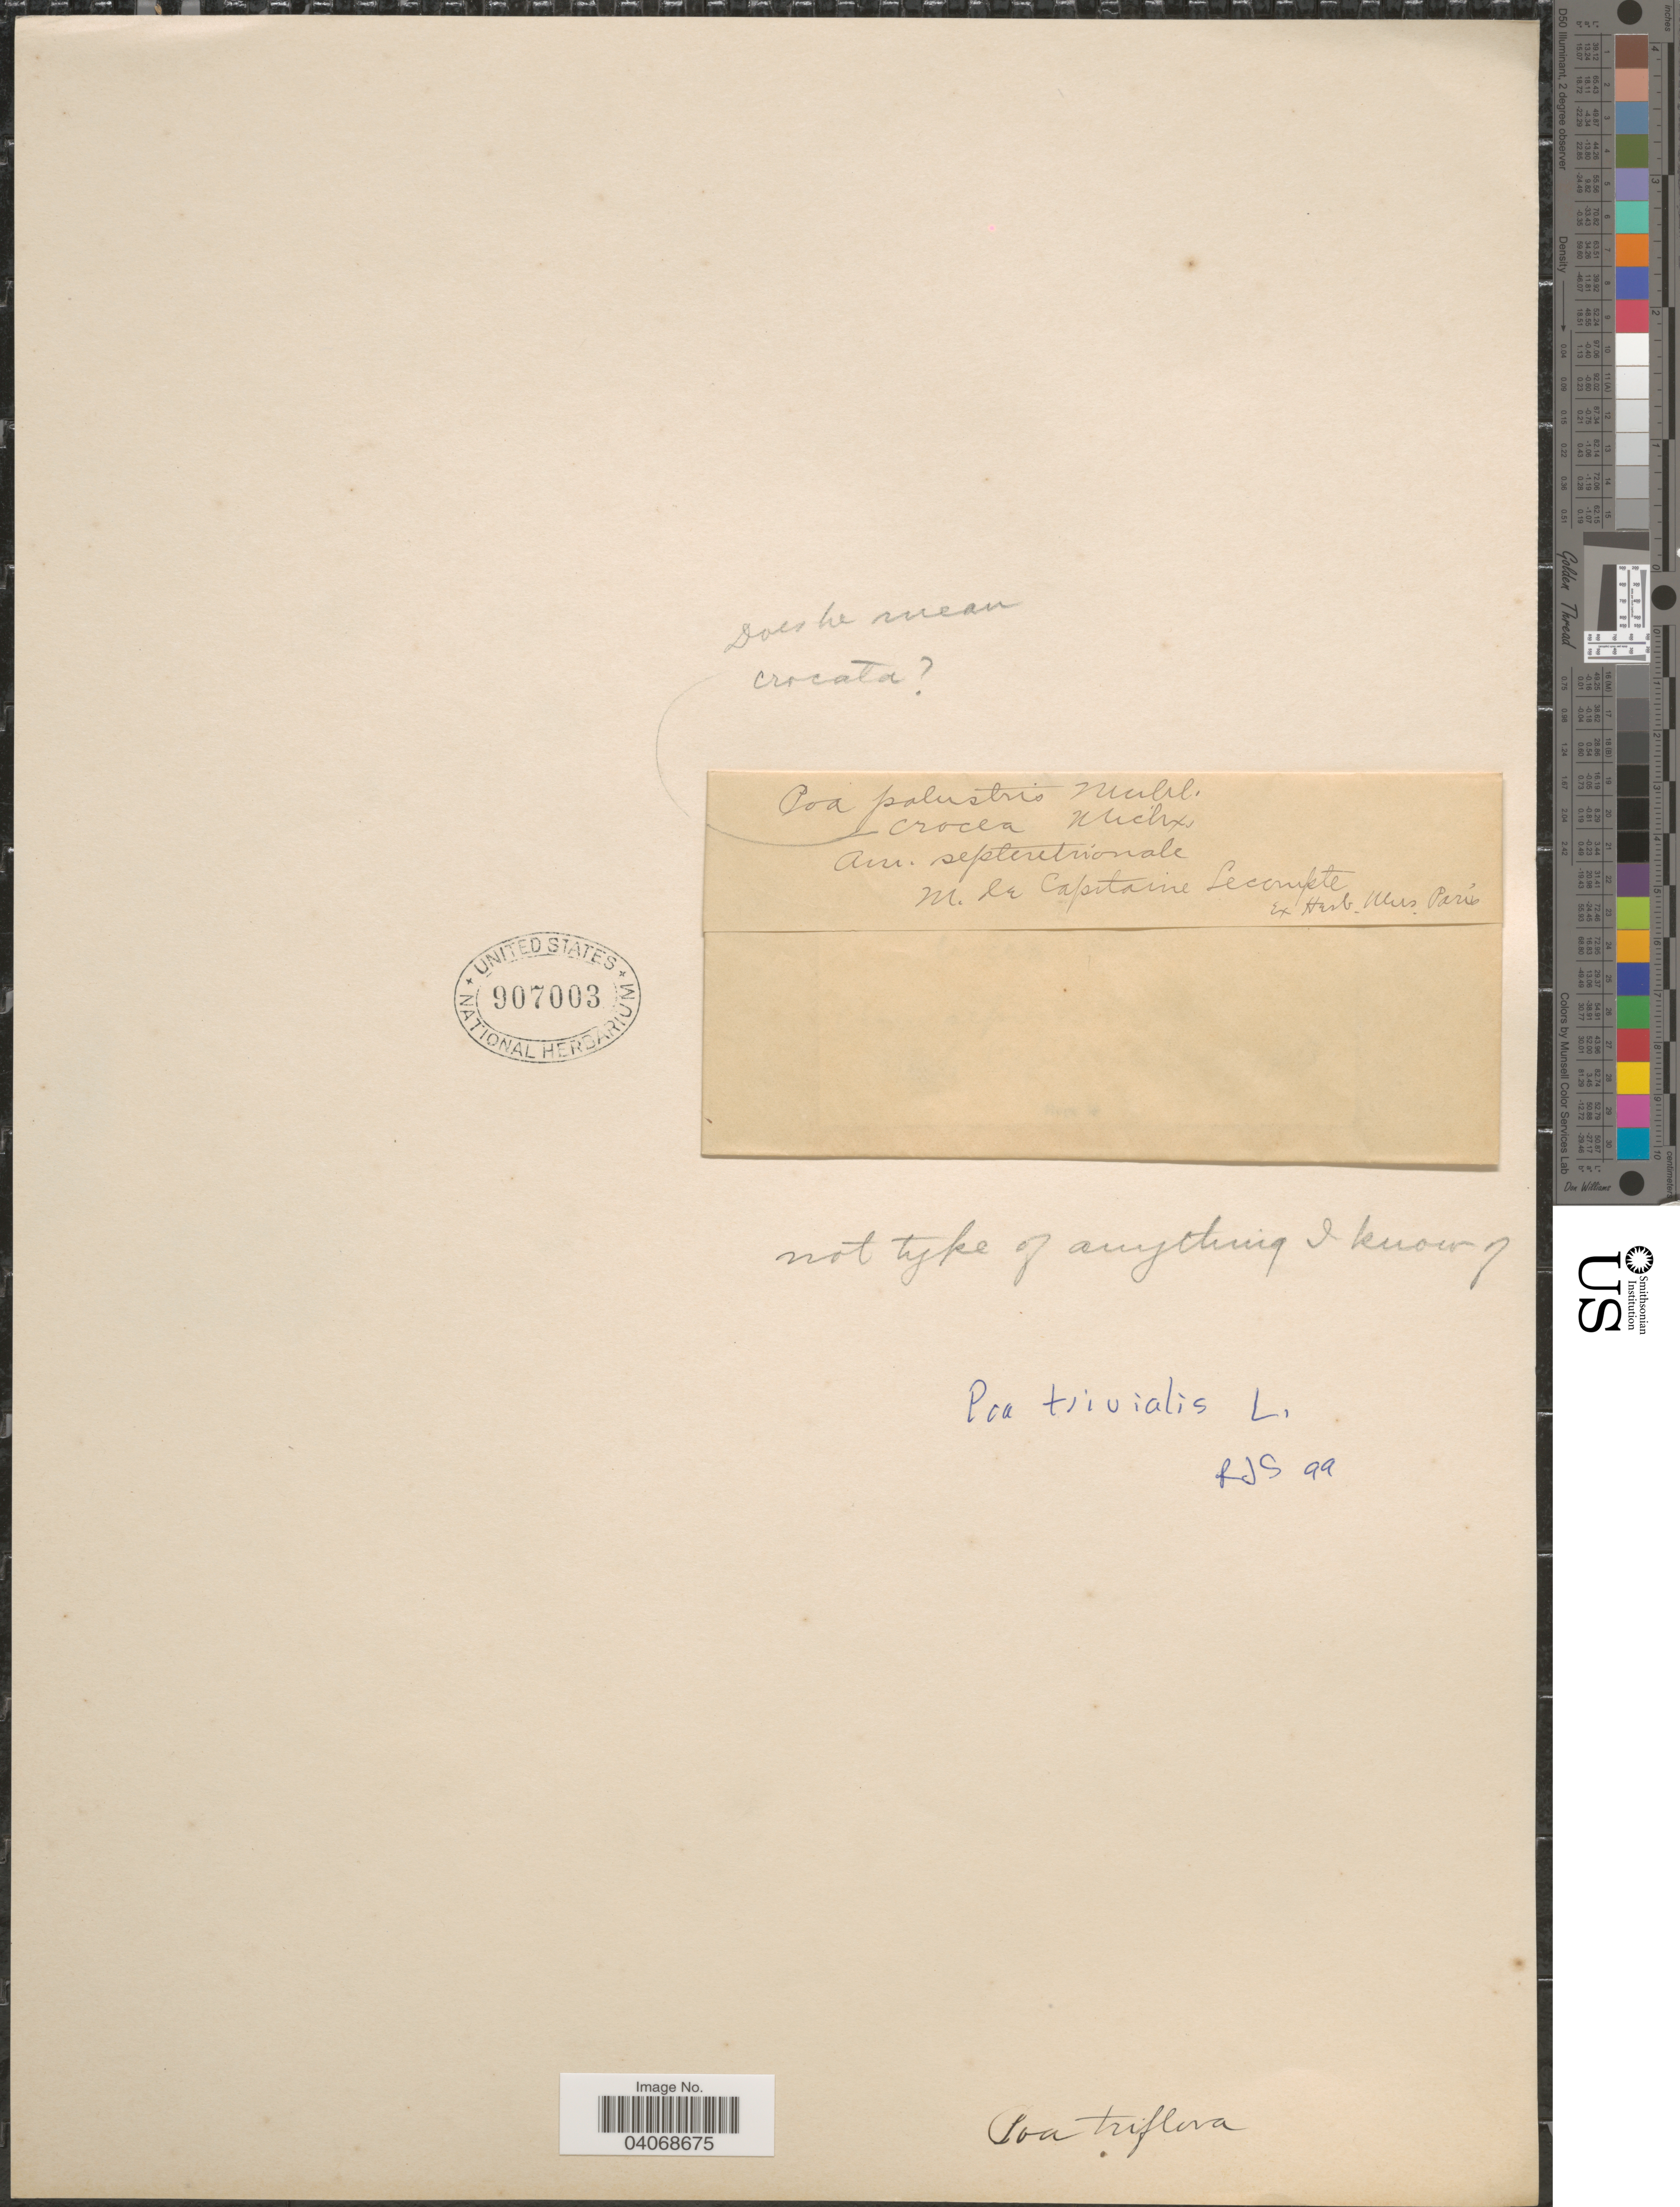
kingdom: Plantae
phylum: Tracheophyta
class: Liliopsida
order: Poales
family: Poaceae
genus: Poa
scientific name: Poa trivialis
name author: L.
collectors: C. Lecompte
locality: Am. septentrionale.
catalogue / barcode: US 907003